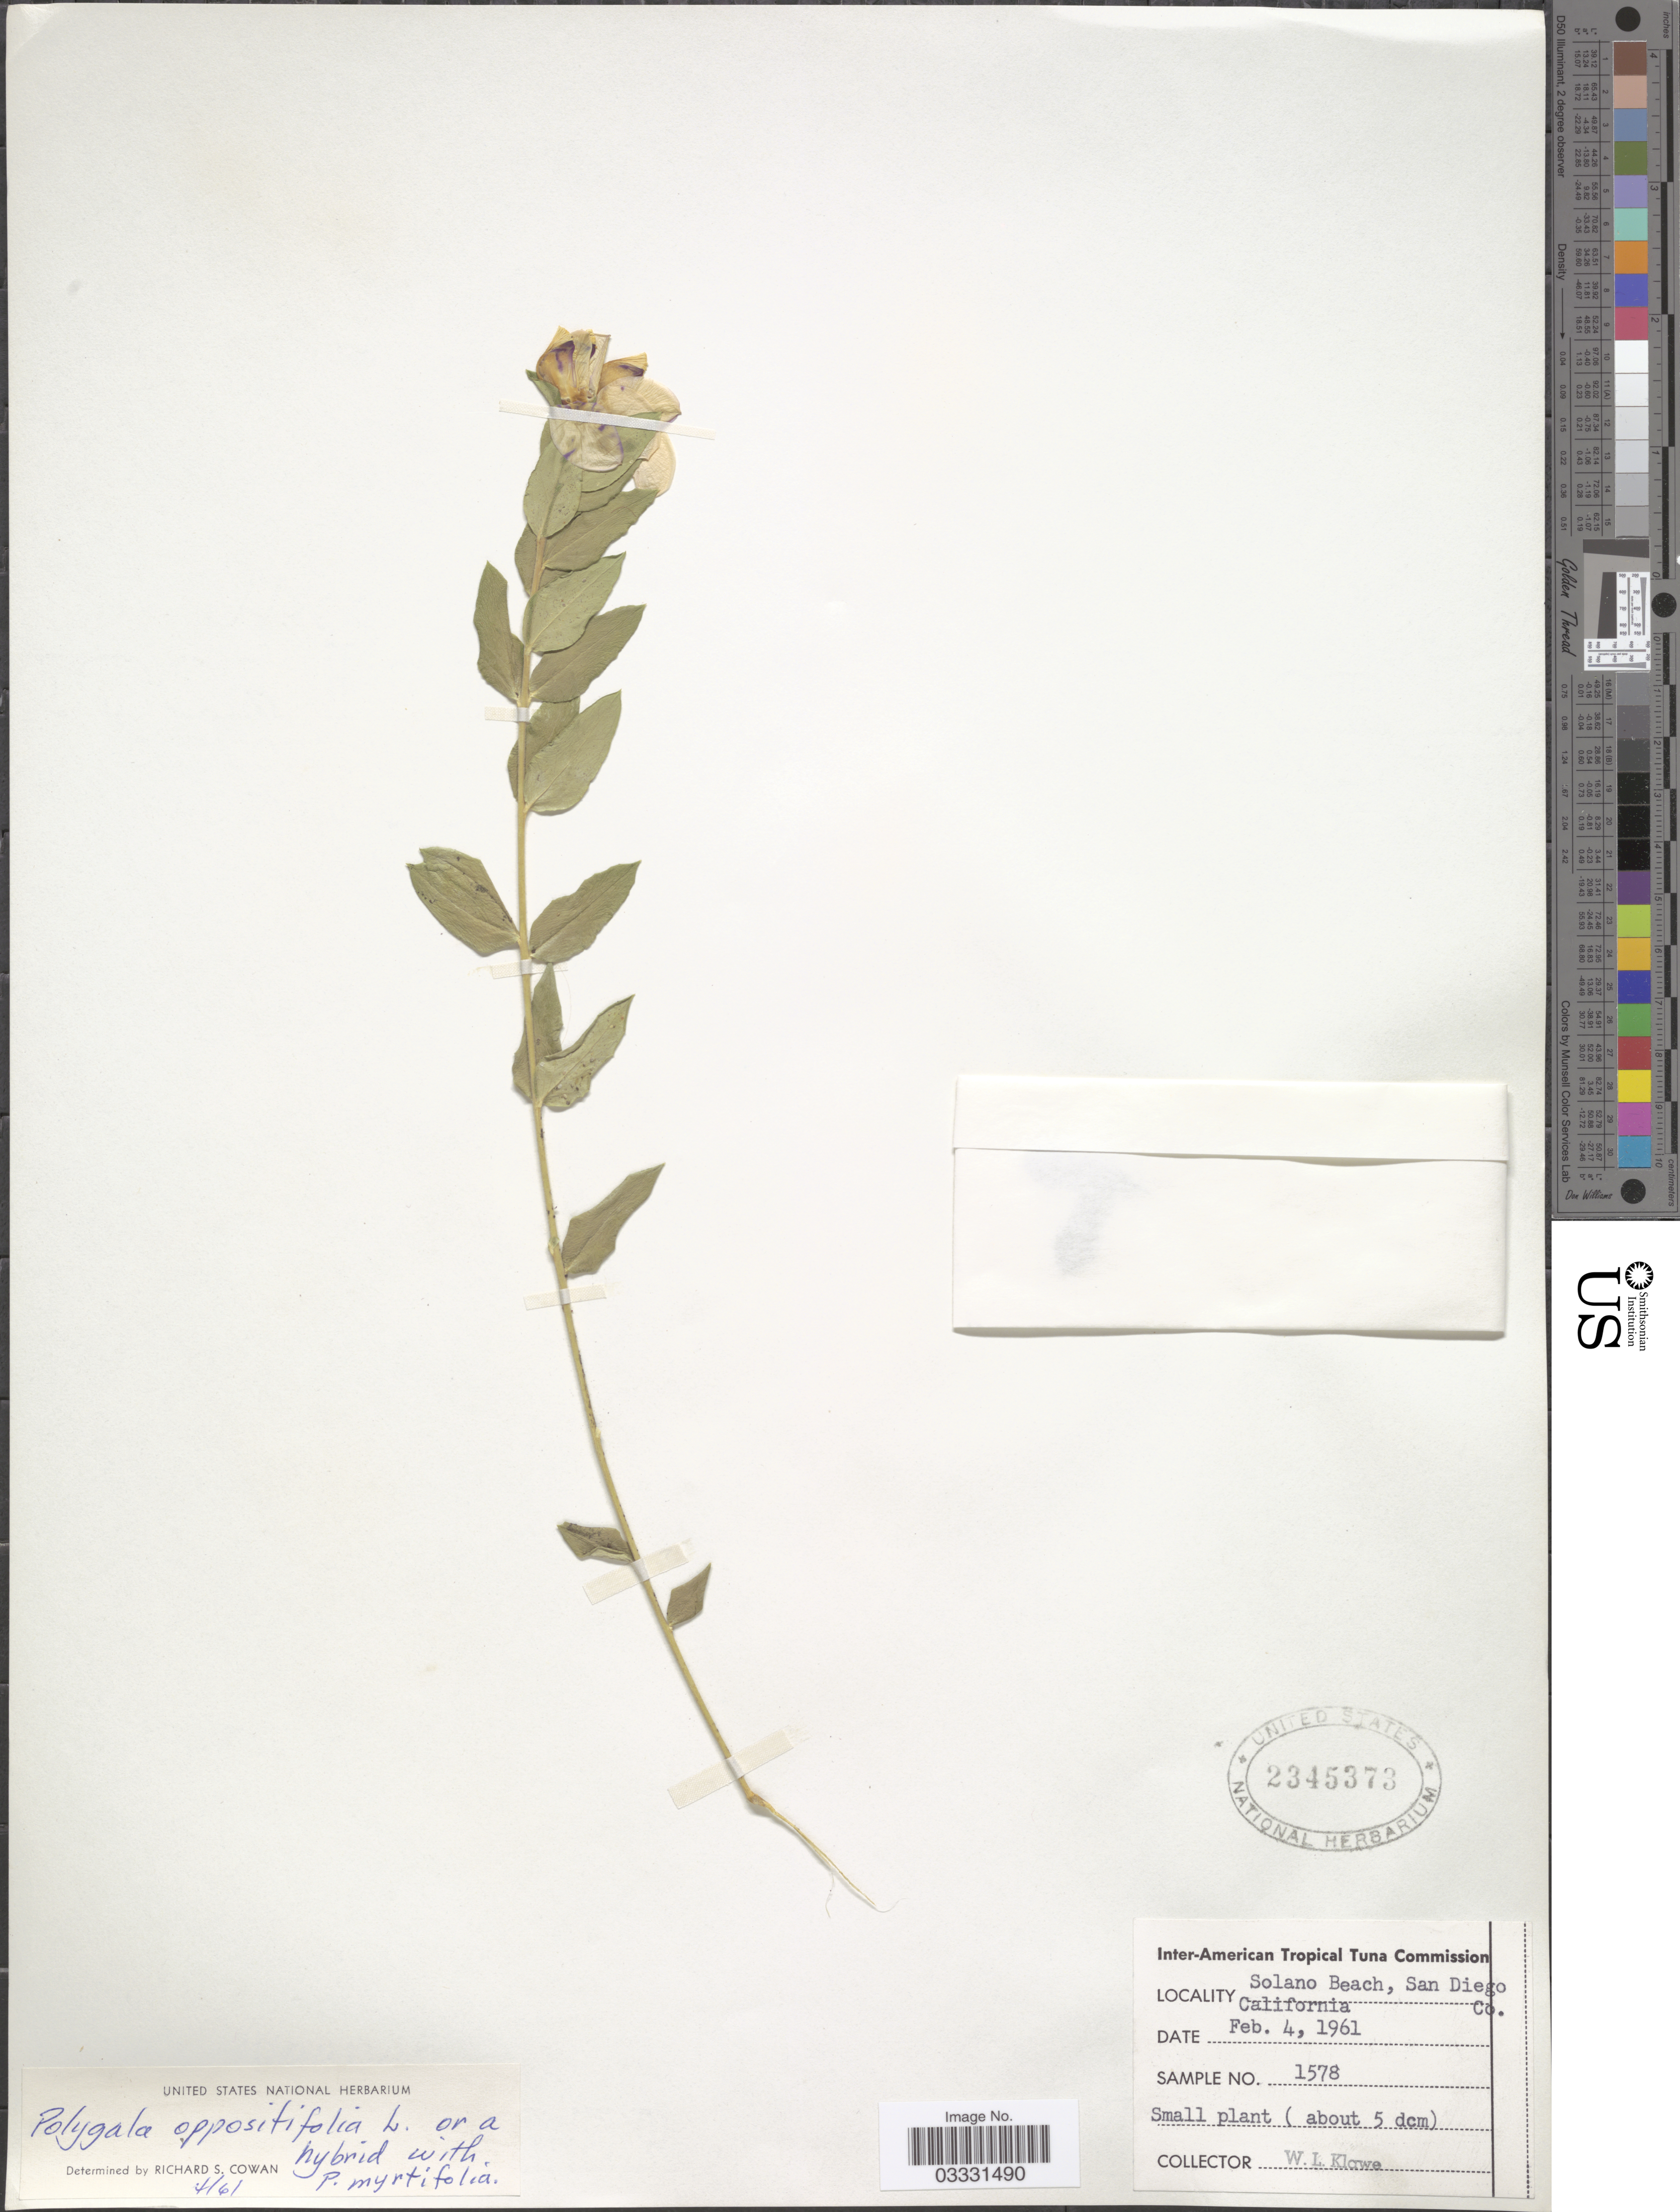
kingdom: Plantae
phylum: Tracheophyta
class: Magnoliopsida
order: Fabales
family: Polygalaceae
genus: Polygala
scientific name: Polygala oppositifolia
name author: L.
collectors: W. Klawe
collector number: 1578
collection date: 1961-02-04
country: United States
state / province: California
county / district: San Diego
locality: Solano Beach, San Diego Co.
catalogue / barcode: US 2345373